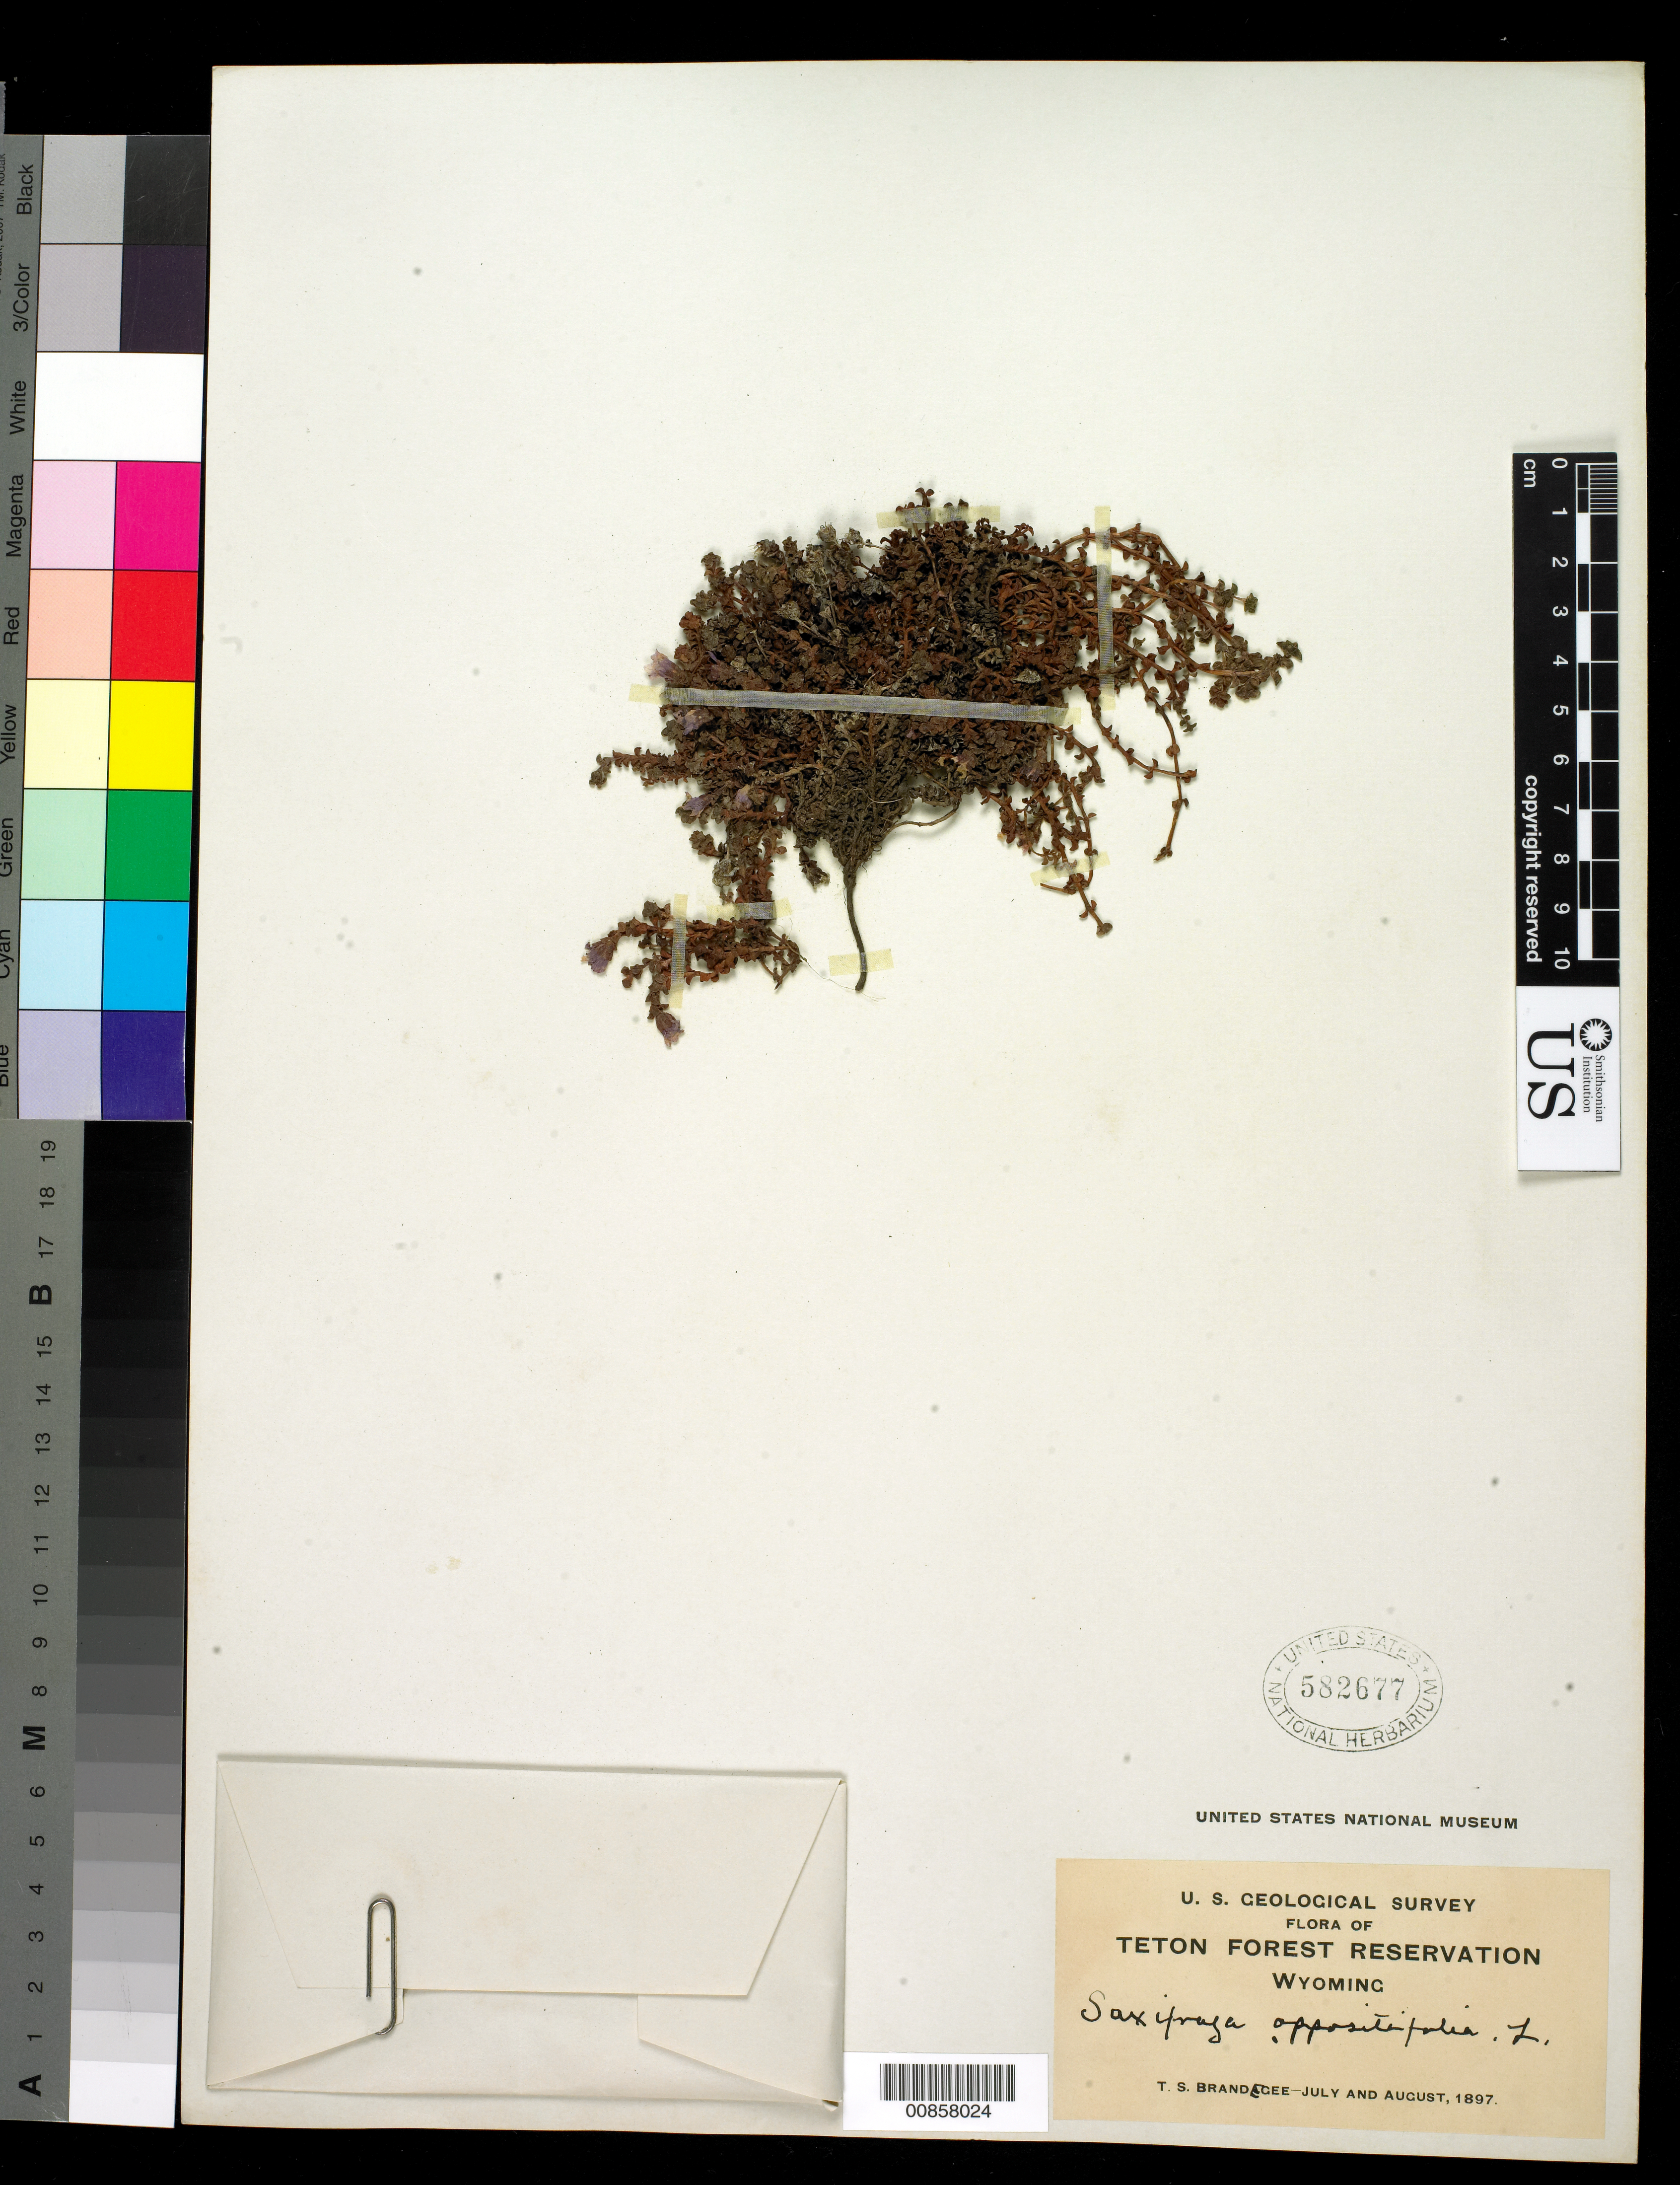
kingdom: Plantae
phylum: Tracheophyta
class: Magnoliopsida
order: Saxifragales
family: Saxifragaceae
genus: Saxifraga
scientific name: Saxifraga oppositifolia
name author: L.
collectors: T. S. Brandegee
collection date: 1897-07/1897-08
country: United States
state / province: Wyoming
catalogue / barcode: US 582677